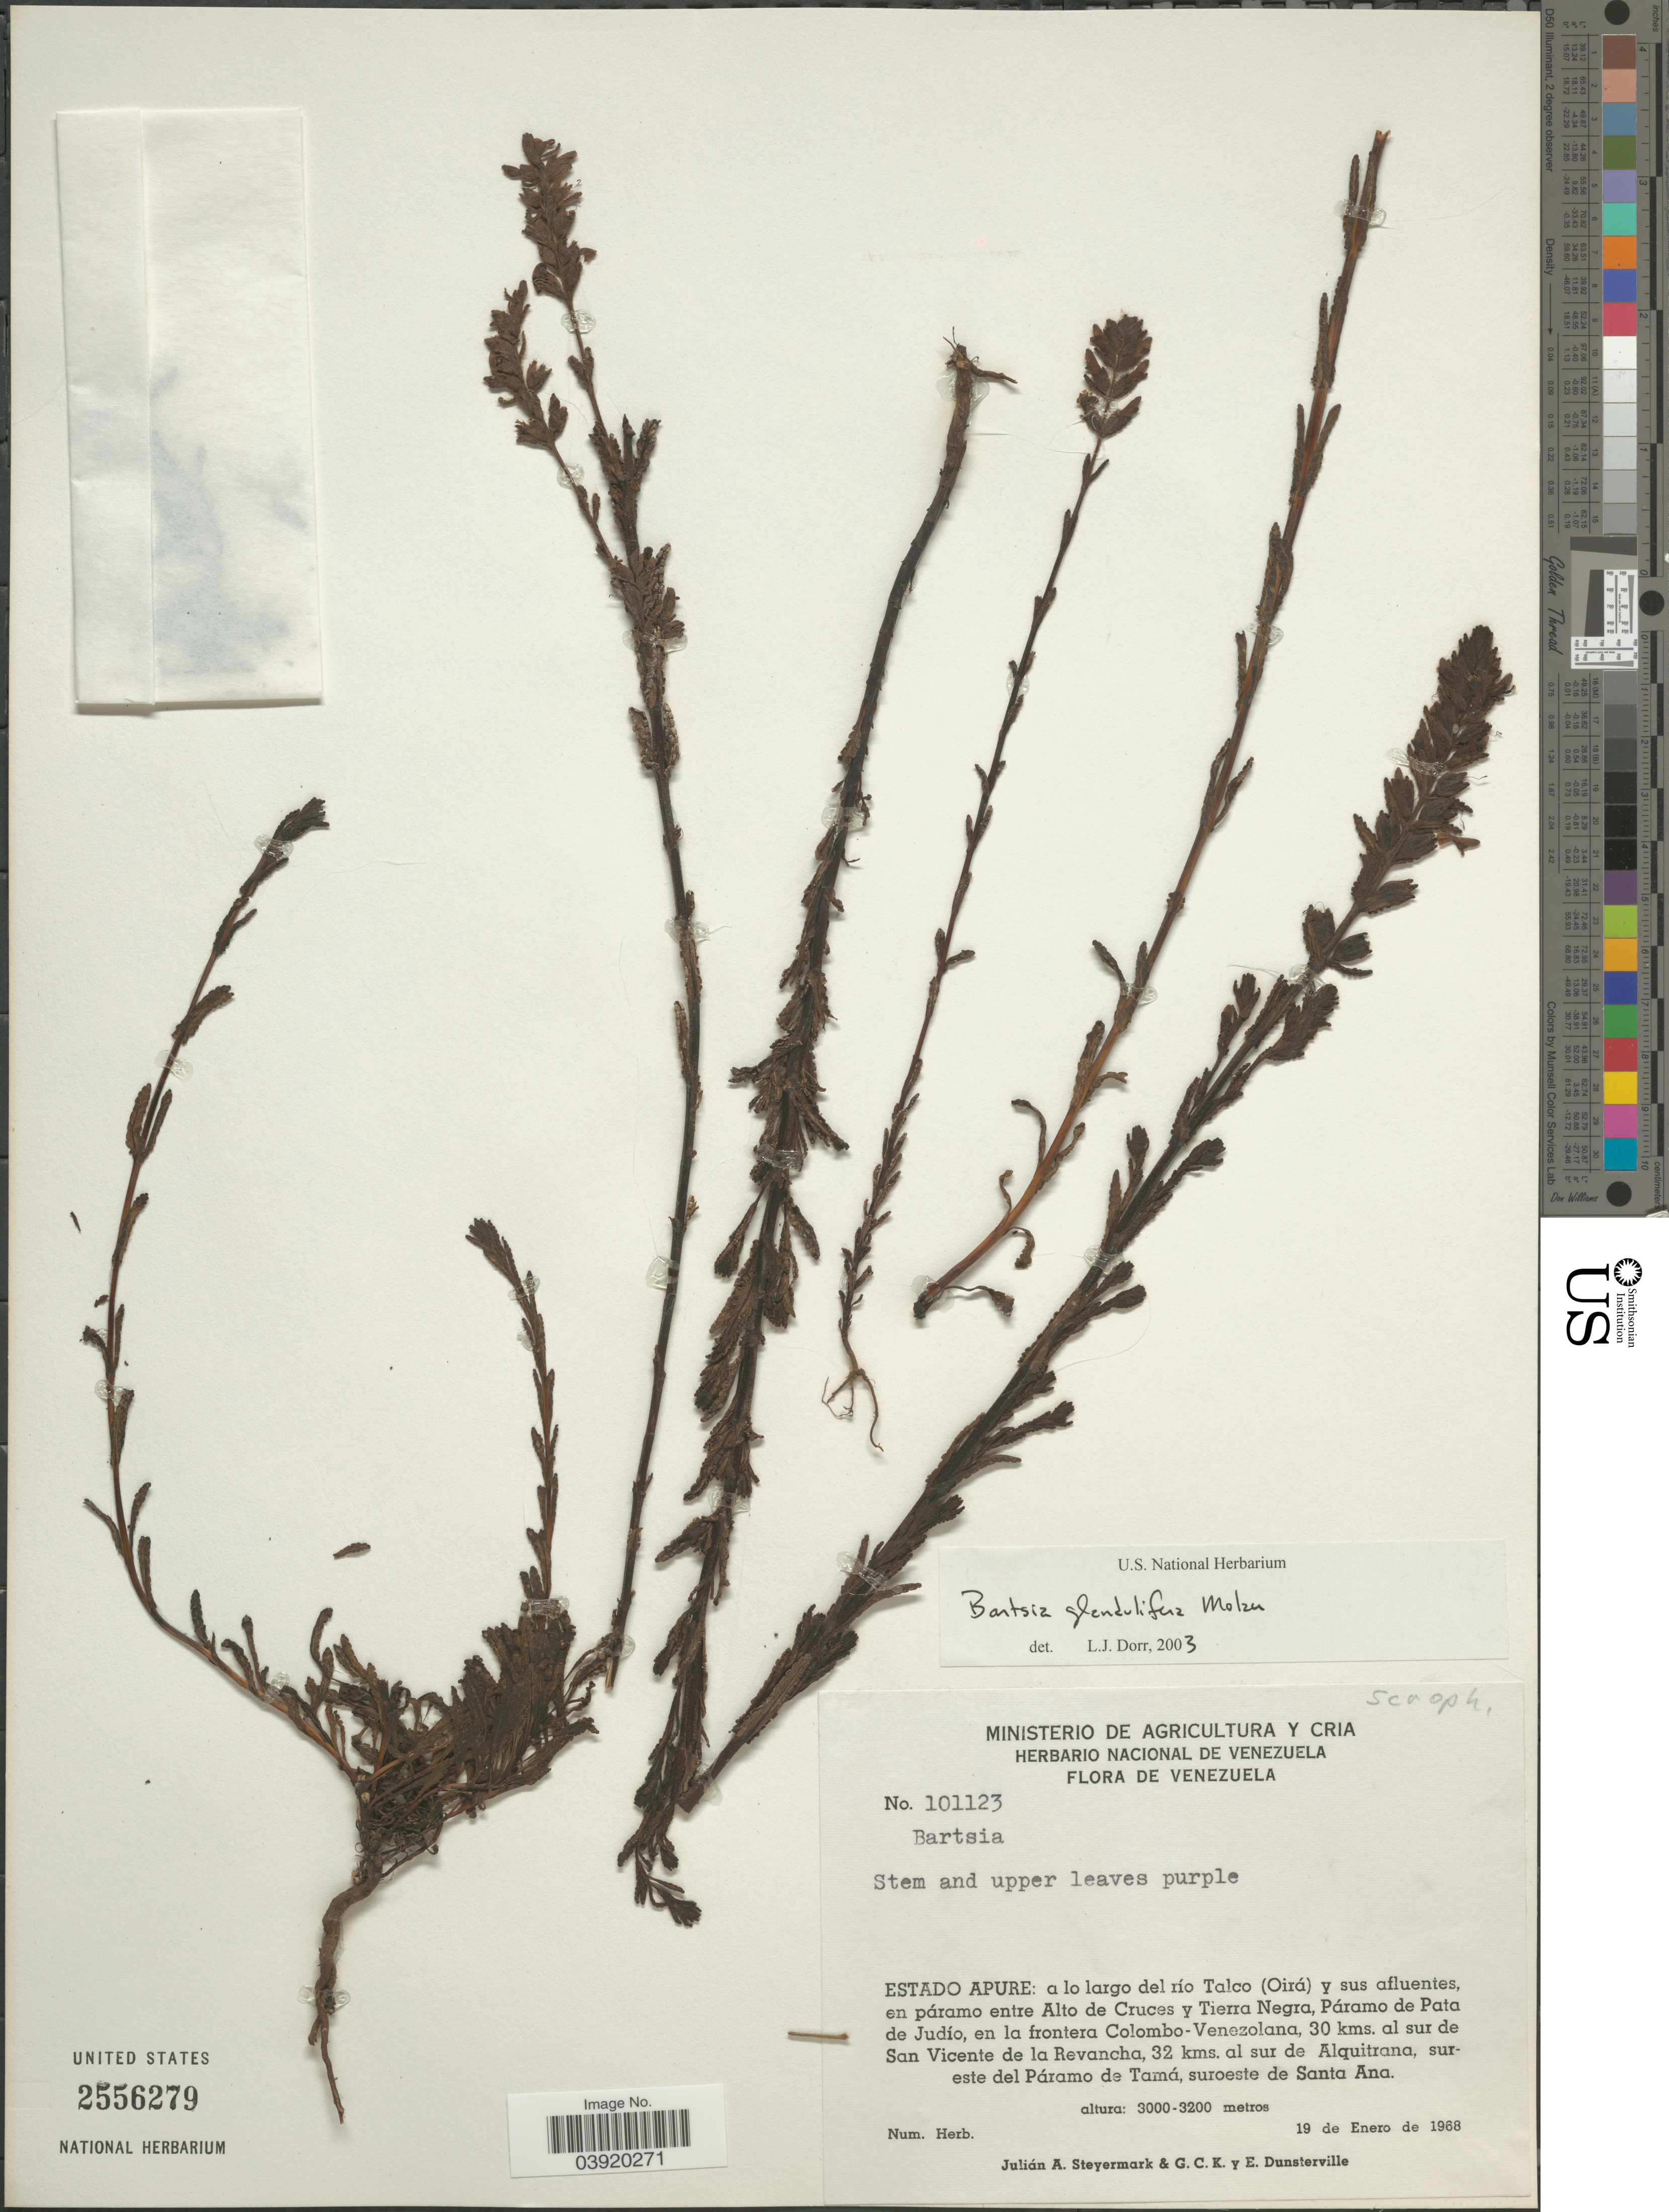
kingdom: Plantae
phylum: Tracheophyta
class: Magnoliopsida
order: Lamiales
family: Orobanchaceae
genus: Bartsia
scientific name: Bartsia glandulifera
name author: Molau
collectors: J. Steyermark, G. C. K. Dunsterville & E. Dunsterville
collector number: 101123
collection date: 1968-01-19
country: Venezuela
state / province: Apure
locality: A lo largo del río Talco (Oirá) y sus afluentes, en páramo entre Alto de Cruces y Tierra Negra, Páramo de Pata de Judío, en la frontera Colombo-Venezolana, 30 kms. al sur de San Vicente de la Revancha, 32 kms. al sur de Alquitrana, sureste del Páramo de Tamá, suroeste de Santa Ana.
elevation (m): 3000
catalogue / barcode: US 2556279